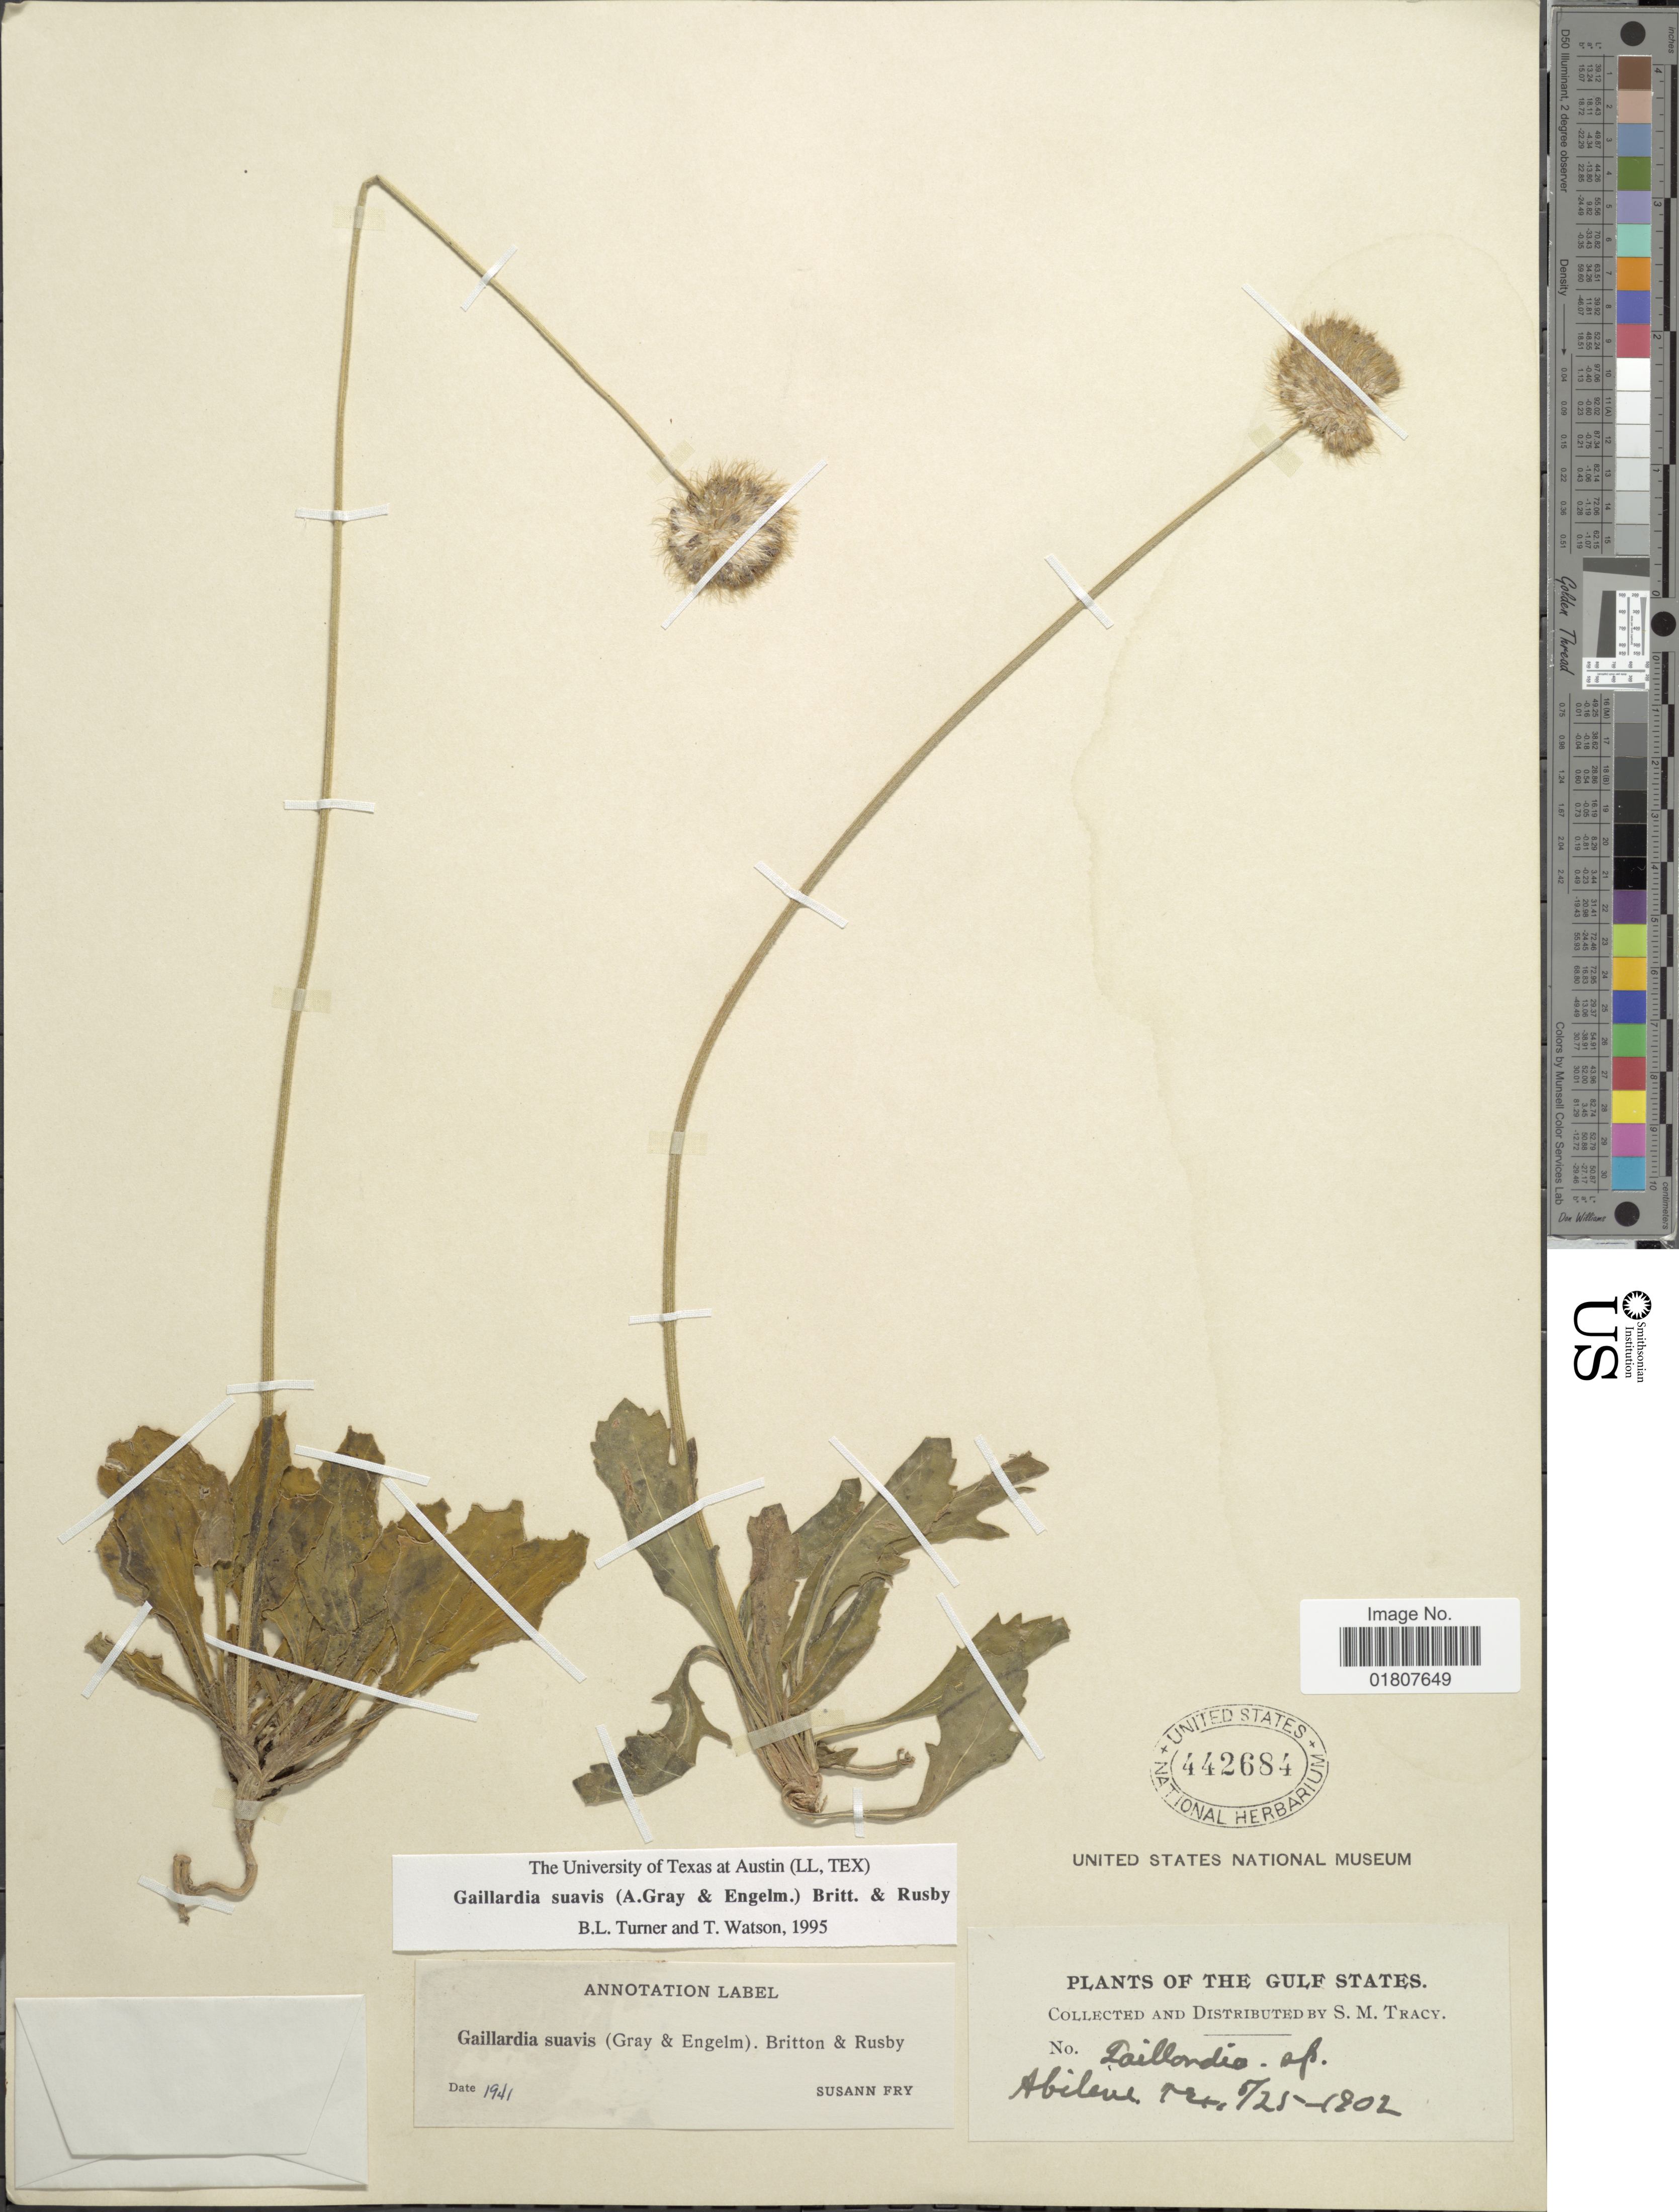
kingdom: Plantae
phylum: Tracheophyta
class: Magnoliopsida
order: Asterales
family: Asteraceae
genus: Gaillardia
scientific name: Gaillardia suavis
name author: (A. Gray & Engelm.) Britton & Rusby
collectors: S. M. Tracy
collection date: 1902-05-25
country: United States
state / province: Texas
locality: Gulf States. Abilene, Tex.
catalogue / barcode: US 442684